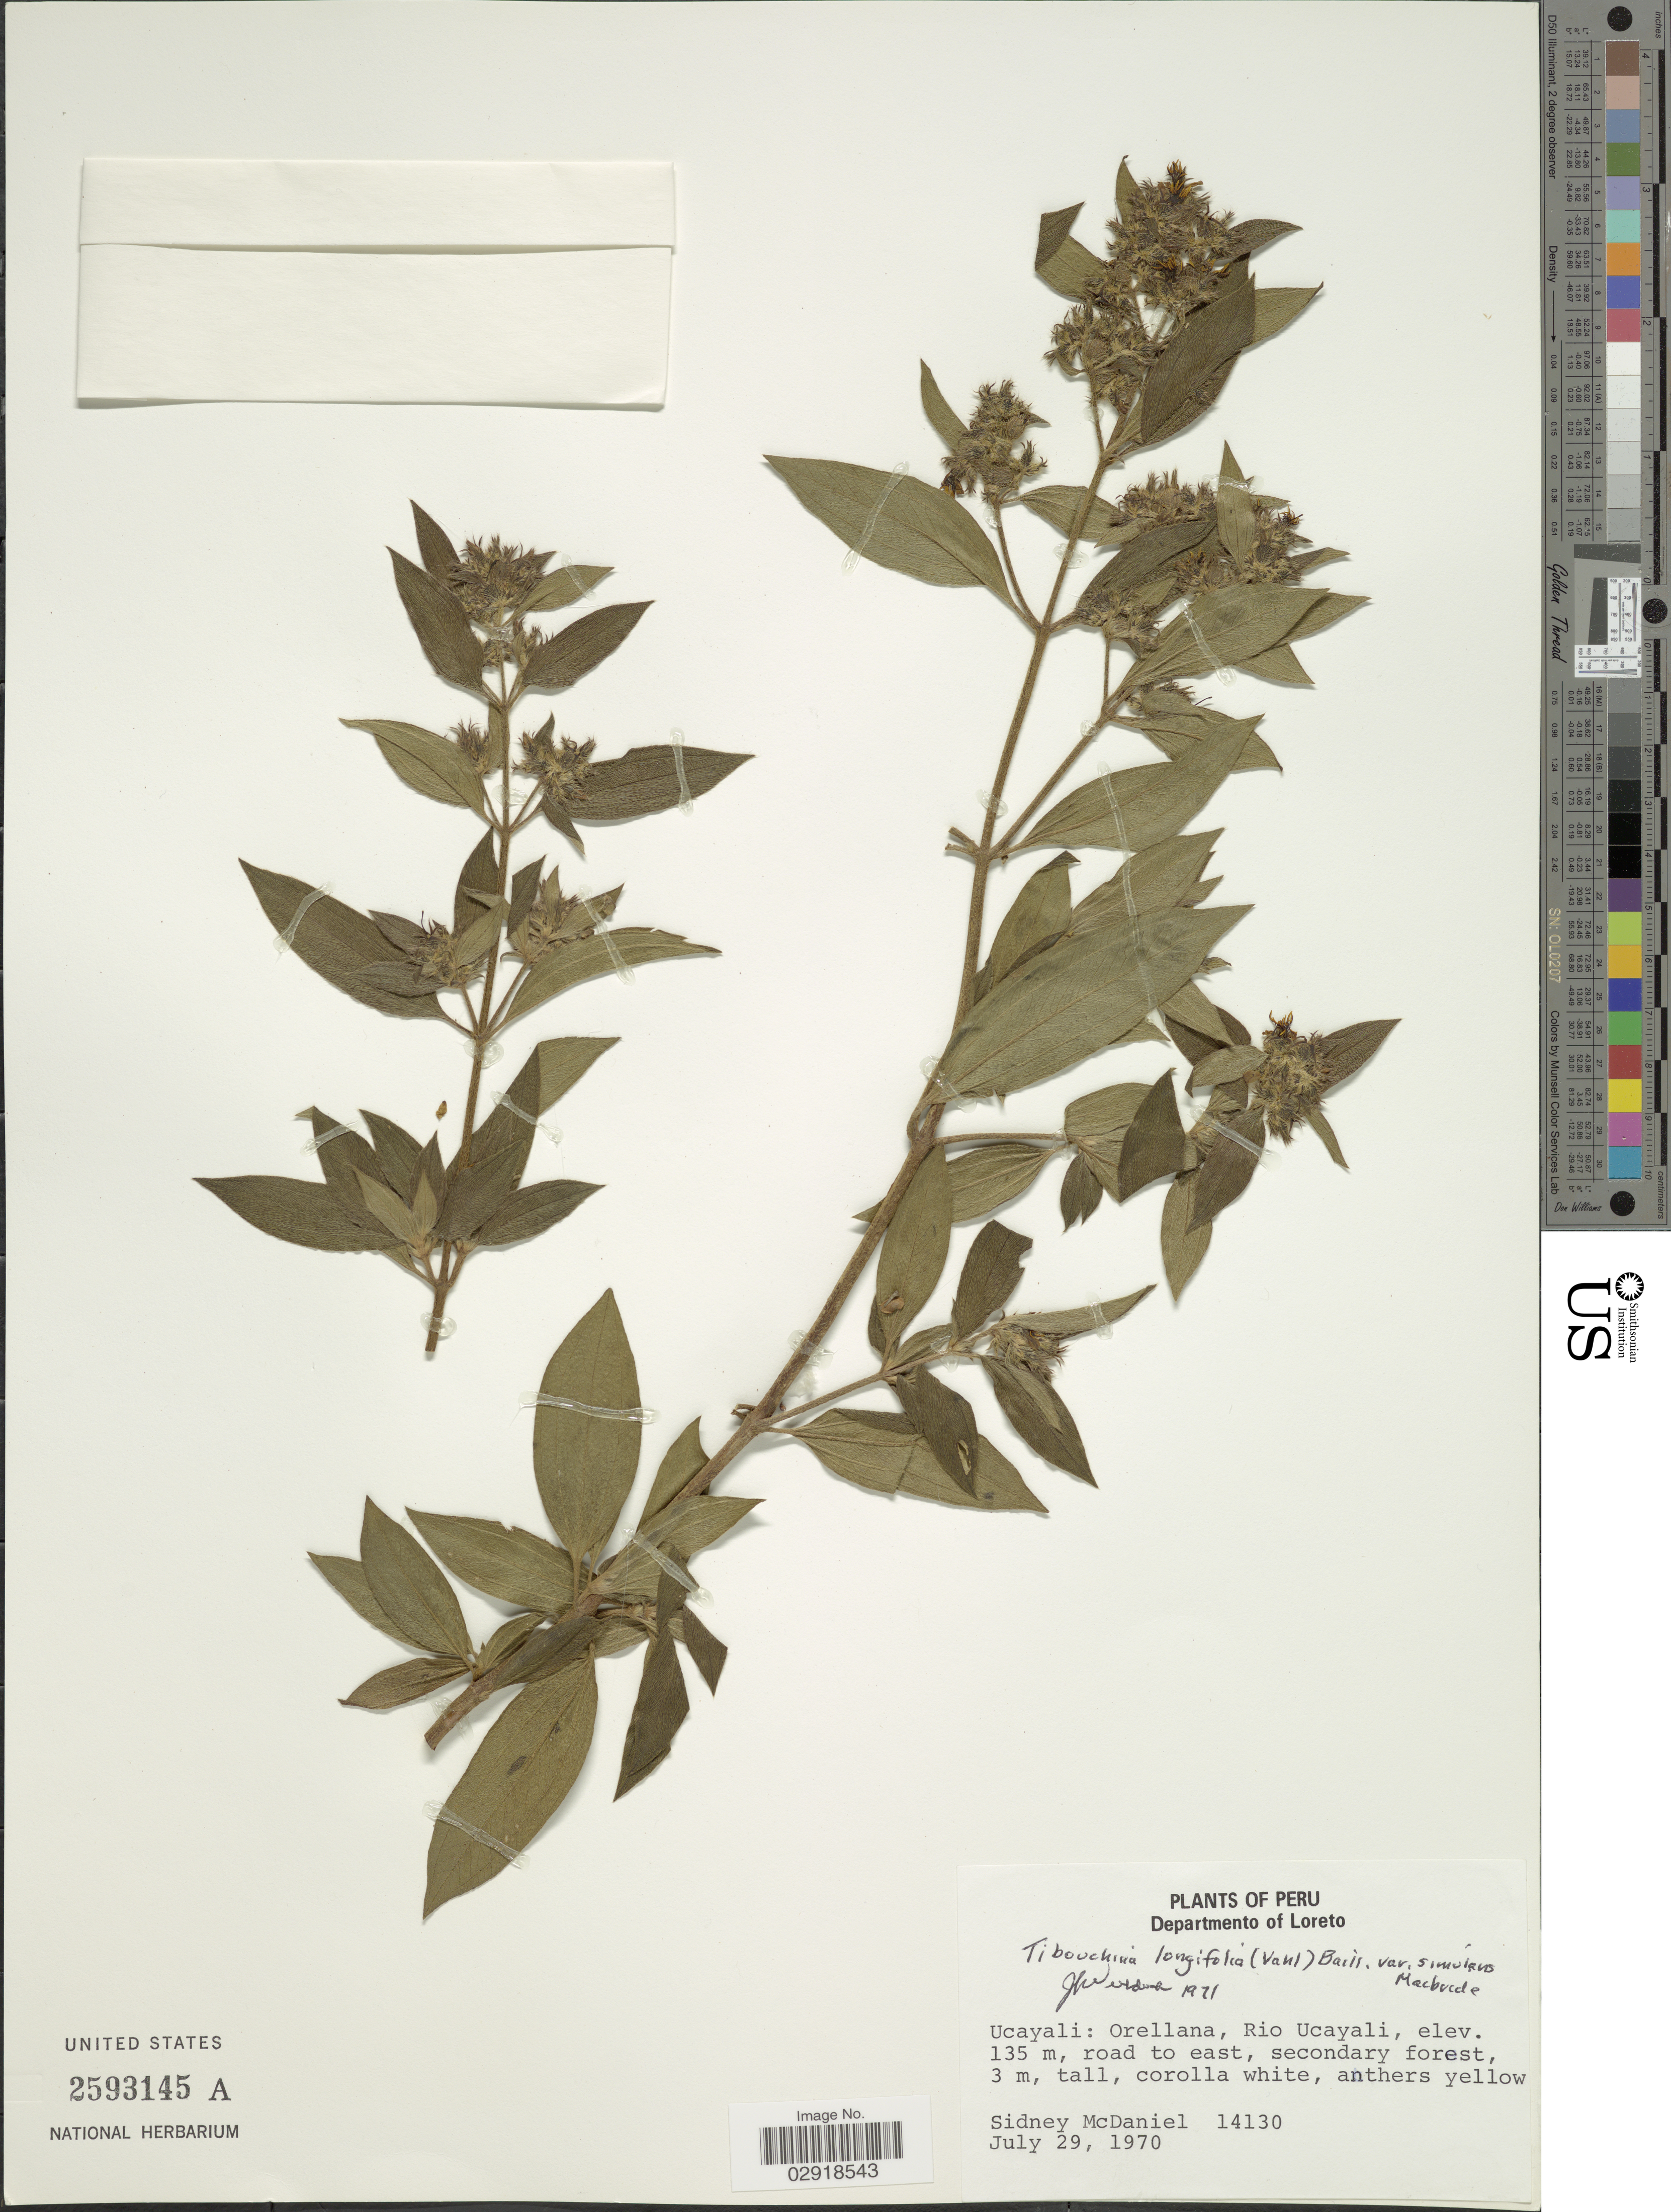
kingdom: Plantae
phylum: Tracheophyta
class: Magnoliopsida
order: Myrtales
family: Melastomataceae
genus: Chaetogastra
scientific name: Chaetogastra longifolia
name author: (Vahl) DC.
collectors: S. McDaniel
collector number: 14130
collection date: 1970-07-29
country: Peru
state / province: Ucayali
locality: Departamento Loreto. Ucayali: Orellana, Rio Ucayali. Road to east, secondary forest.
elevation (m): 135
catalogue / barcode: US 2593145A